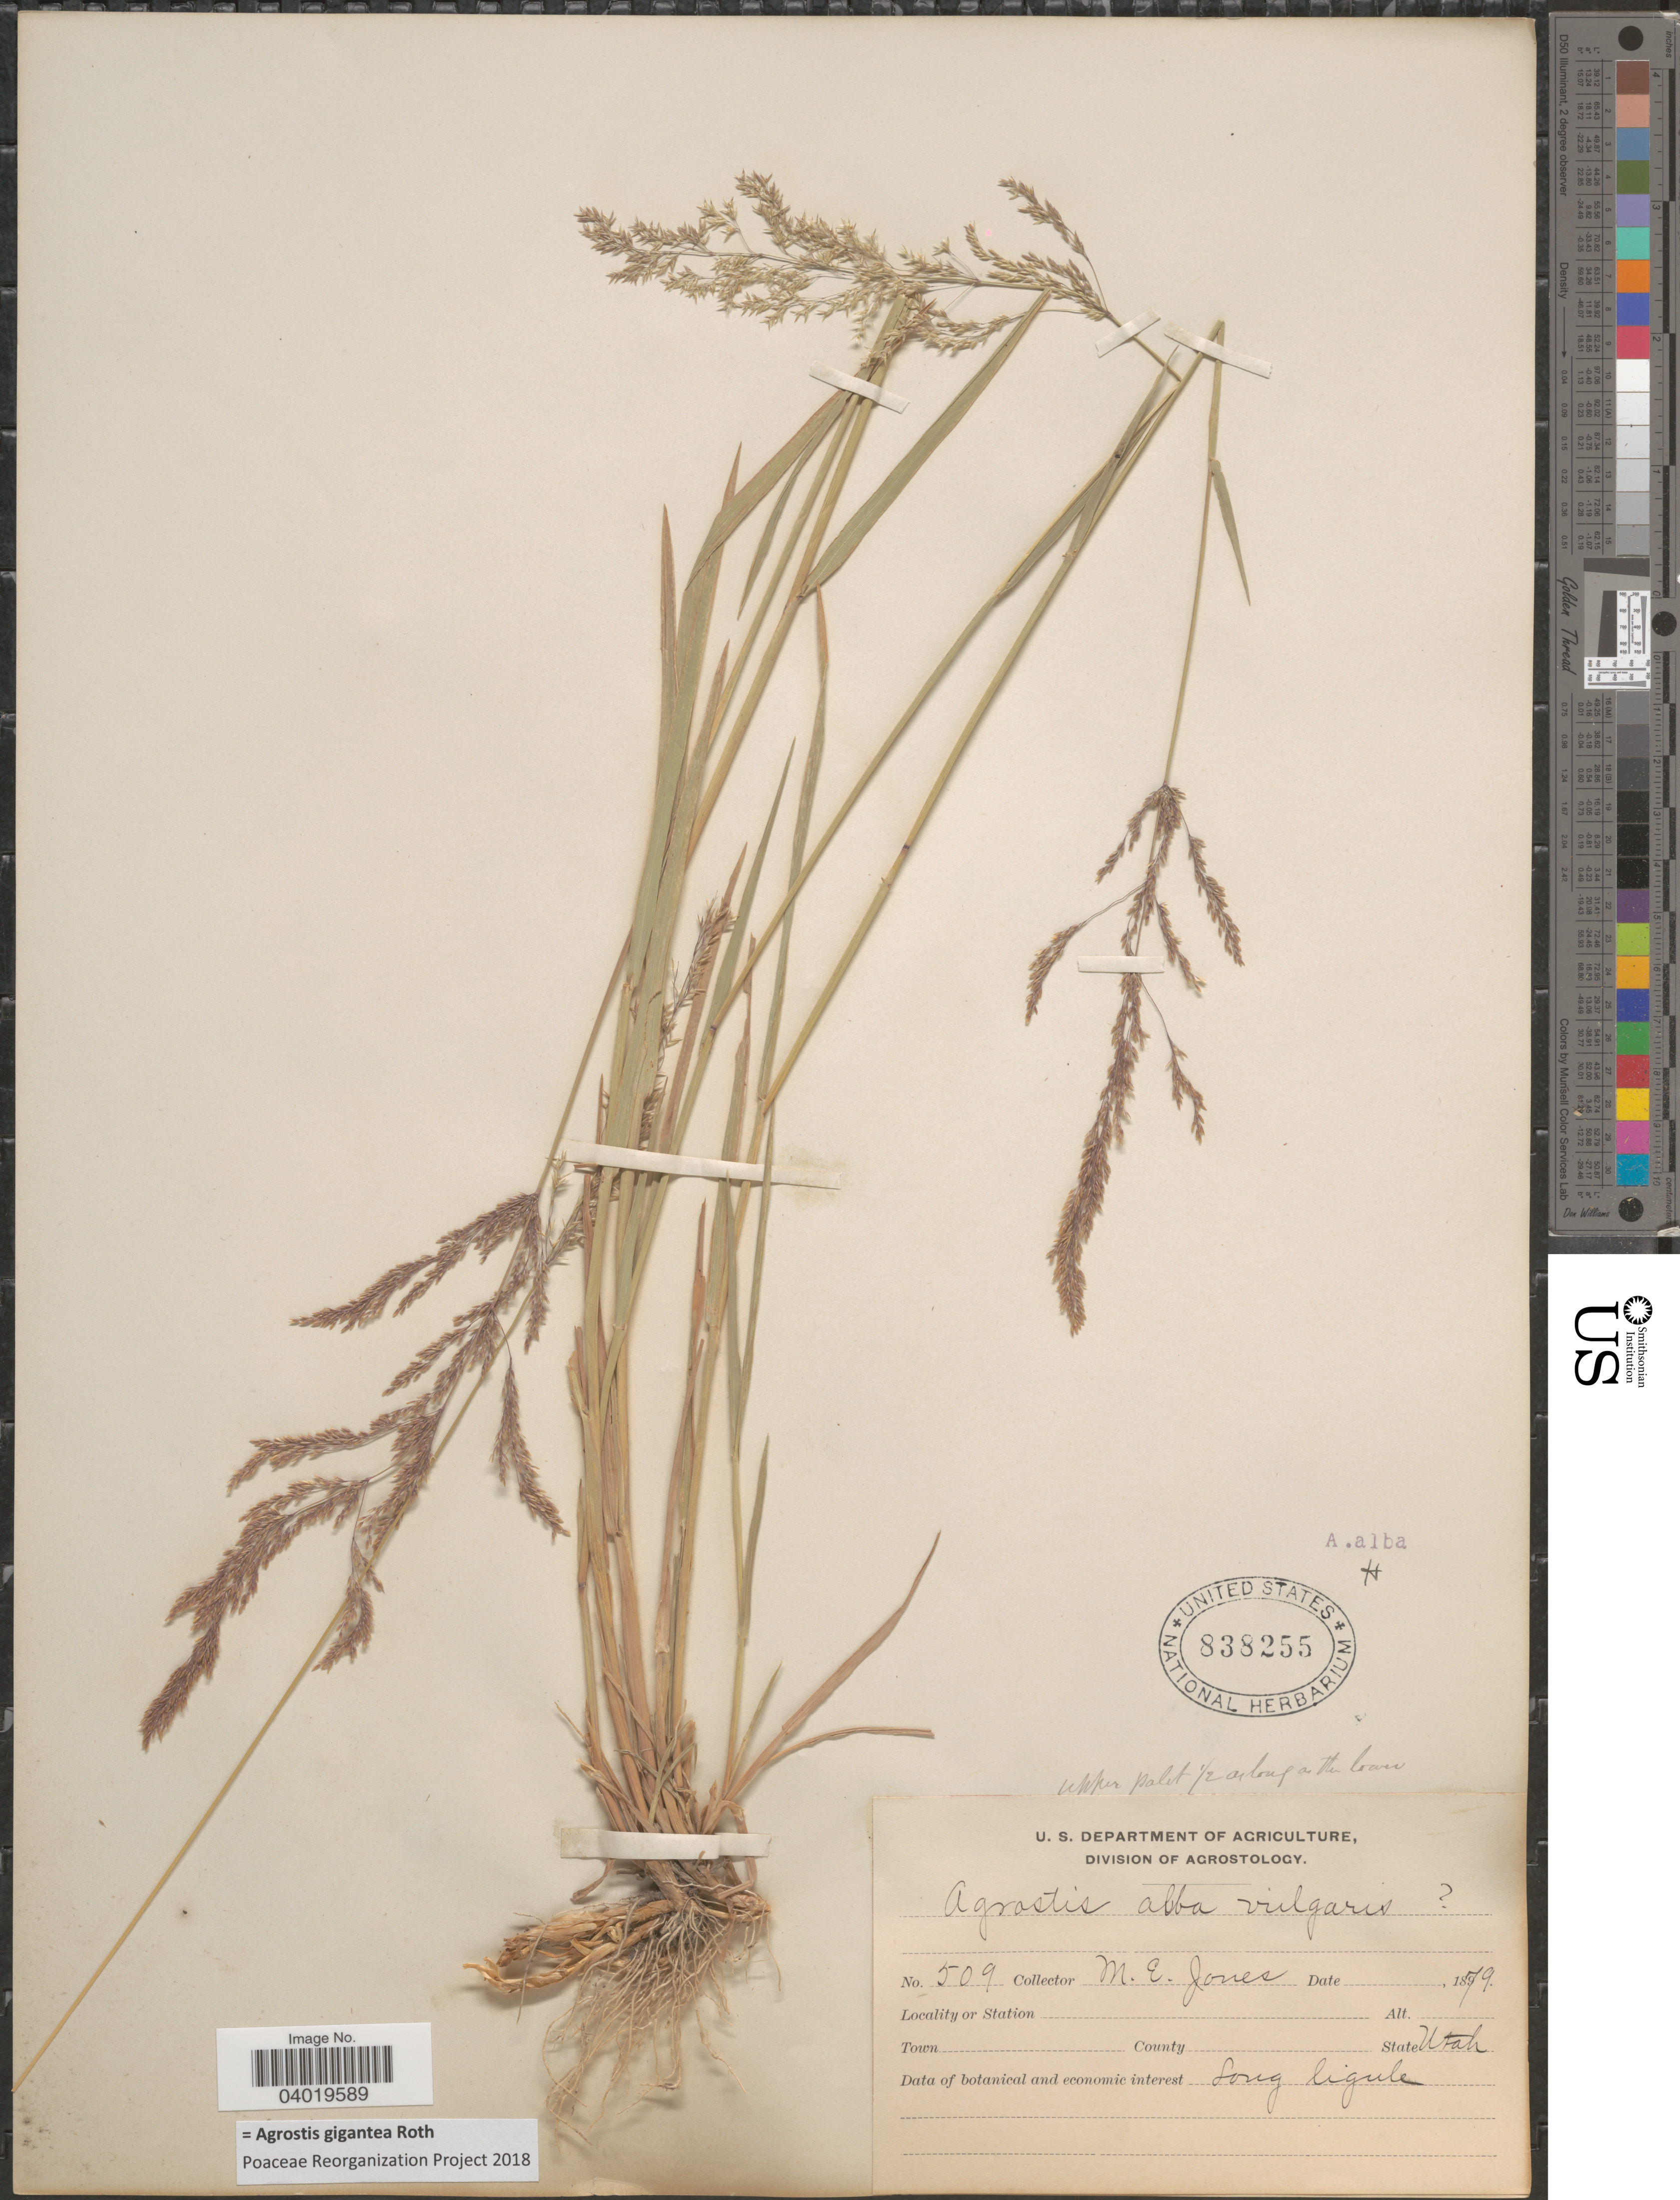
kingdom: Plantae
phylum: Tracheophyta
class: Liliopsida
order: Poales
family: Poaceae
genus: Agrostis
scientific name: Agrostis gigantea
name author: Roth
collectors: M. E. Jones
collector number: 509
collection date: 1879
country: United States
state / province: Utah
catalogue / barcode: US 838255